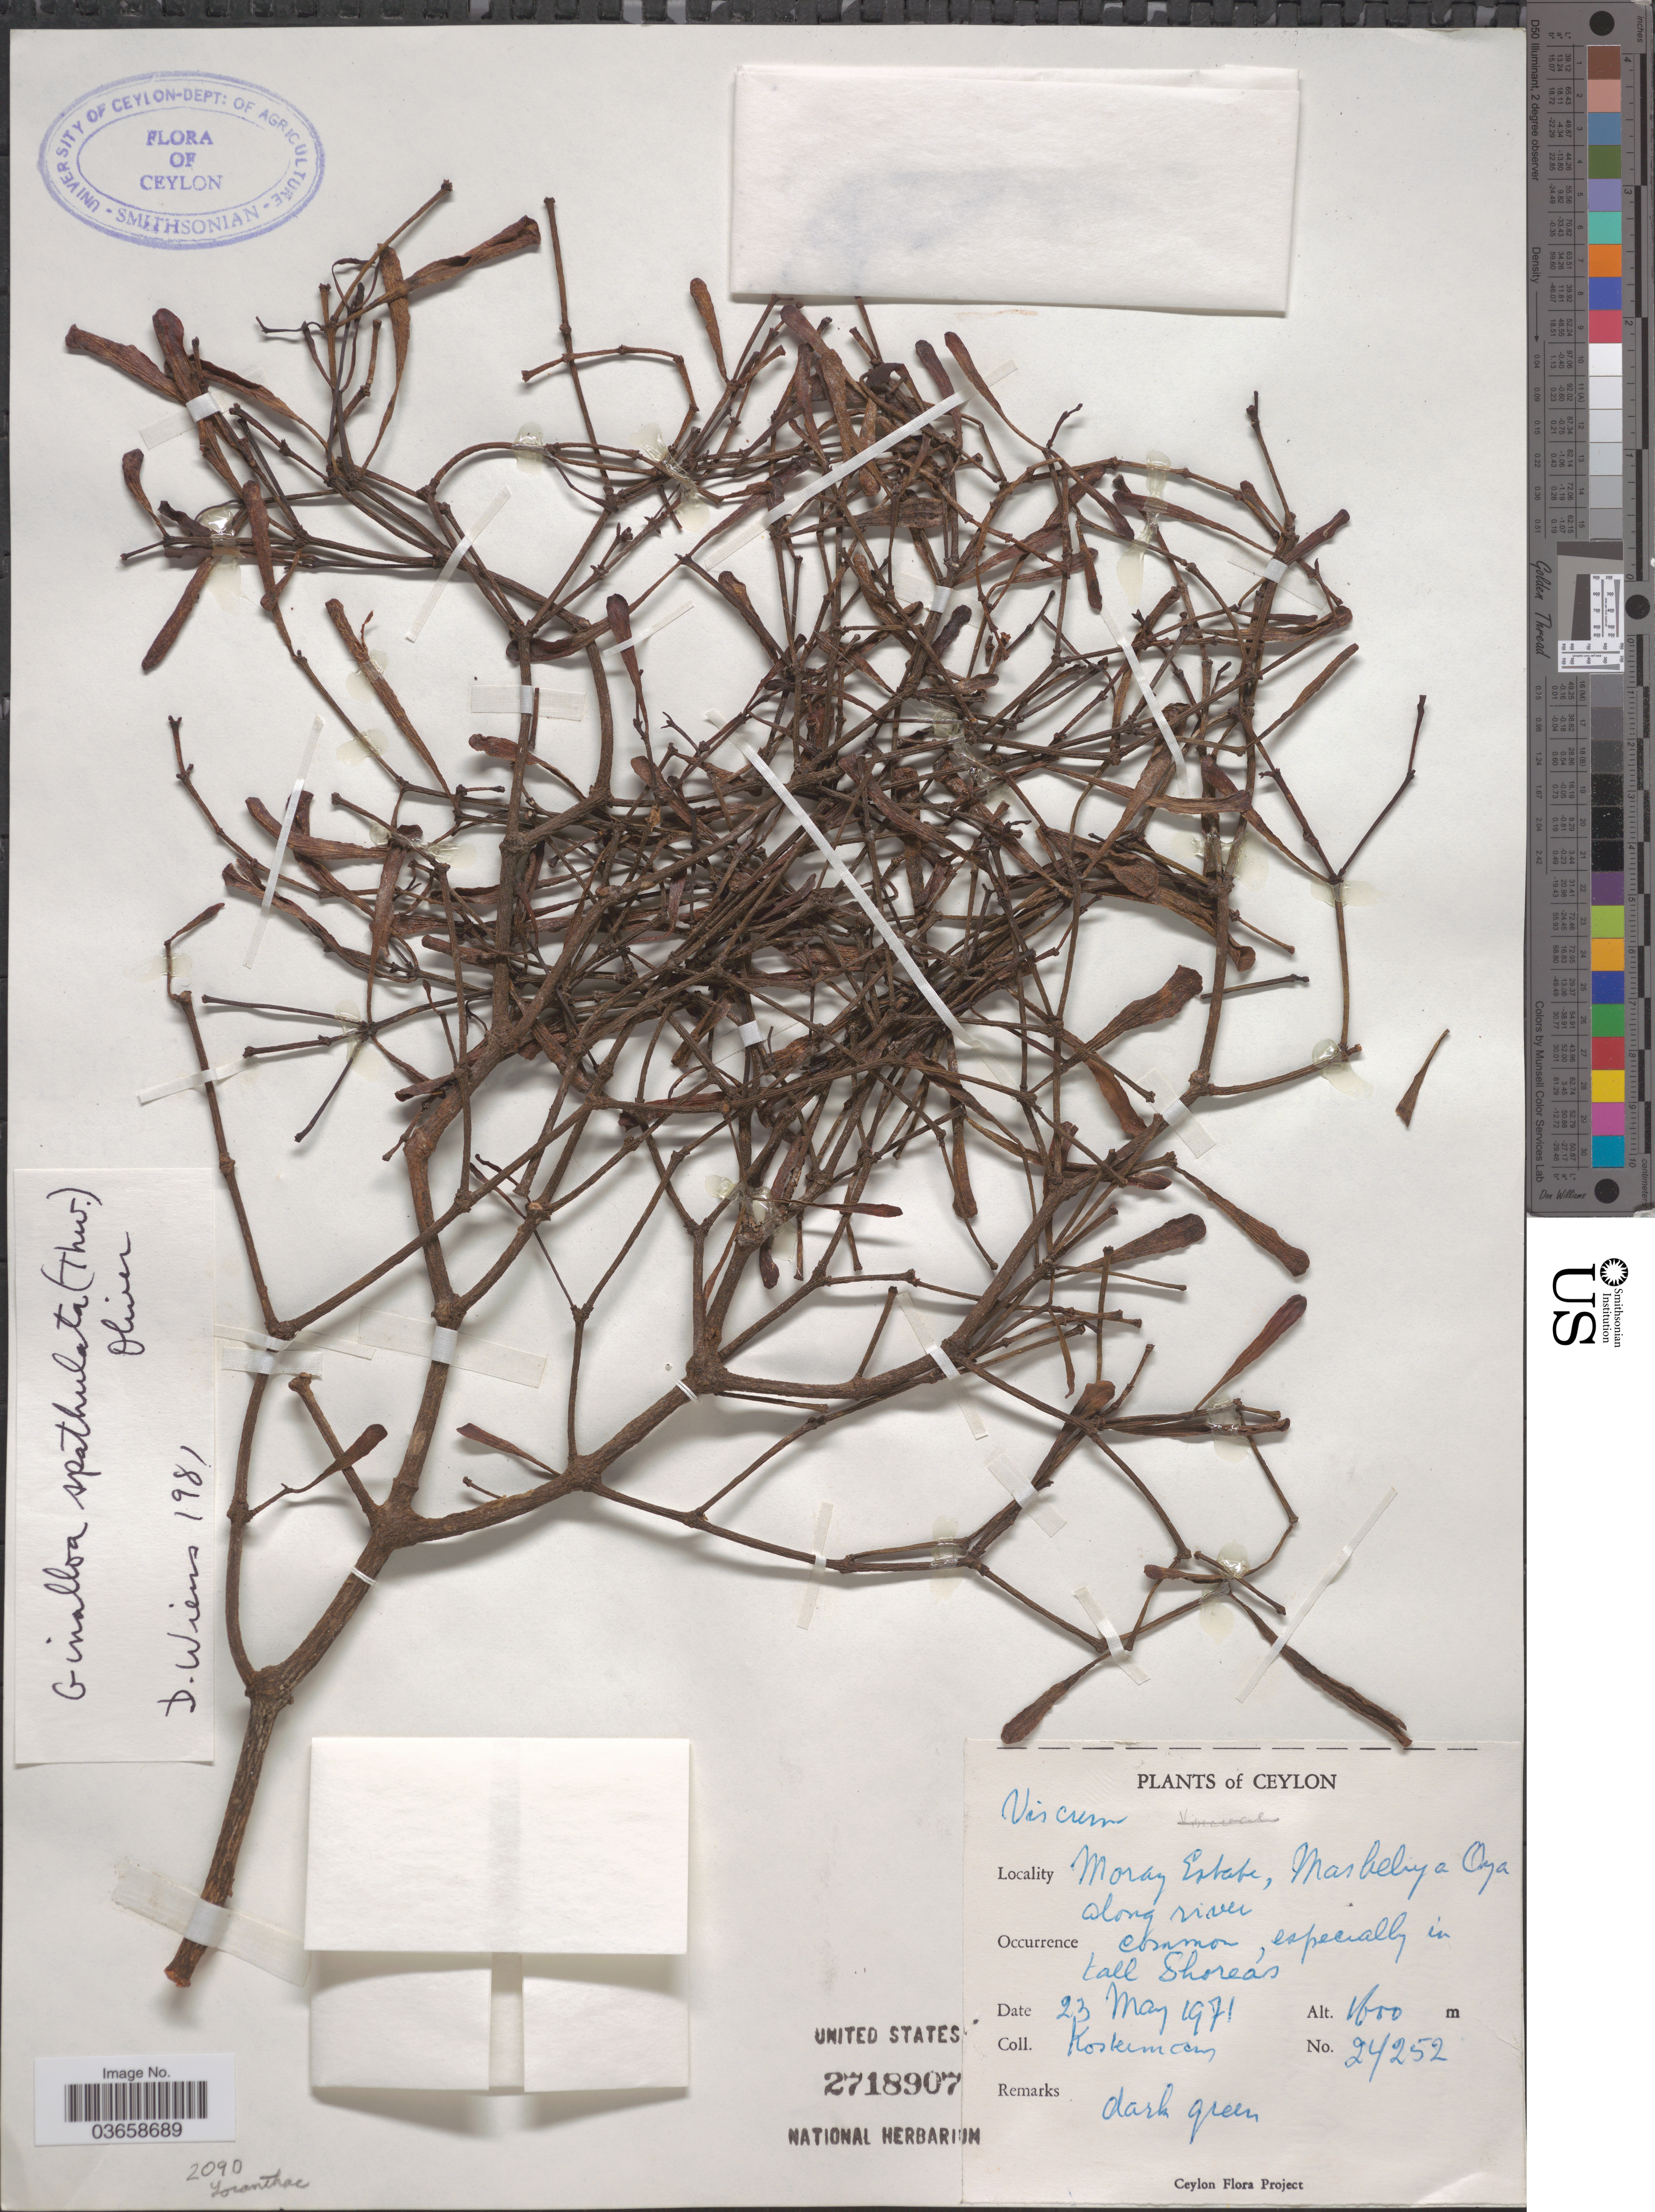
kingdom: Plantae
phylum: Tracheophyta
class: Magnoliopsida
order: Santalales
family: Viscaceae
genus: Ginalloa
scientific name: Ginalloa spathulifolia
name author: Oliv.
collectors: Kostermans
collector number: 24252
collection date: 1971-05-23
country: Sri Lanka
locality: Ceylon. Moray Estate, Masbeliya Oya along river.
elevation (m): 1600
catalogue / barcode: US 2718907